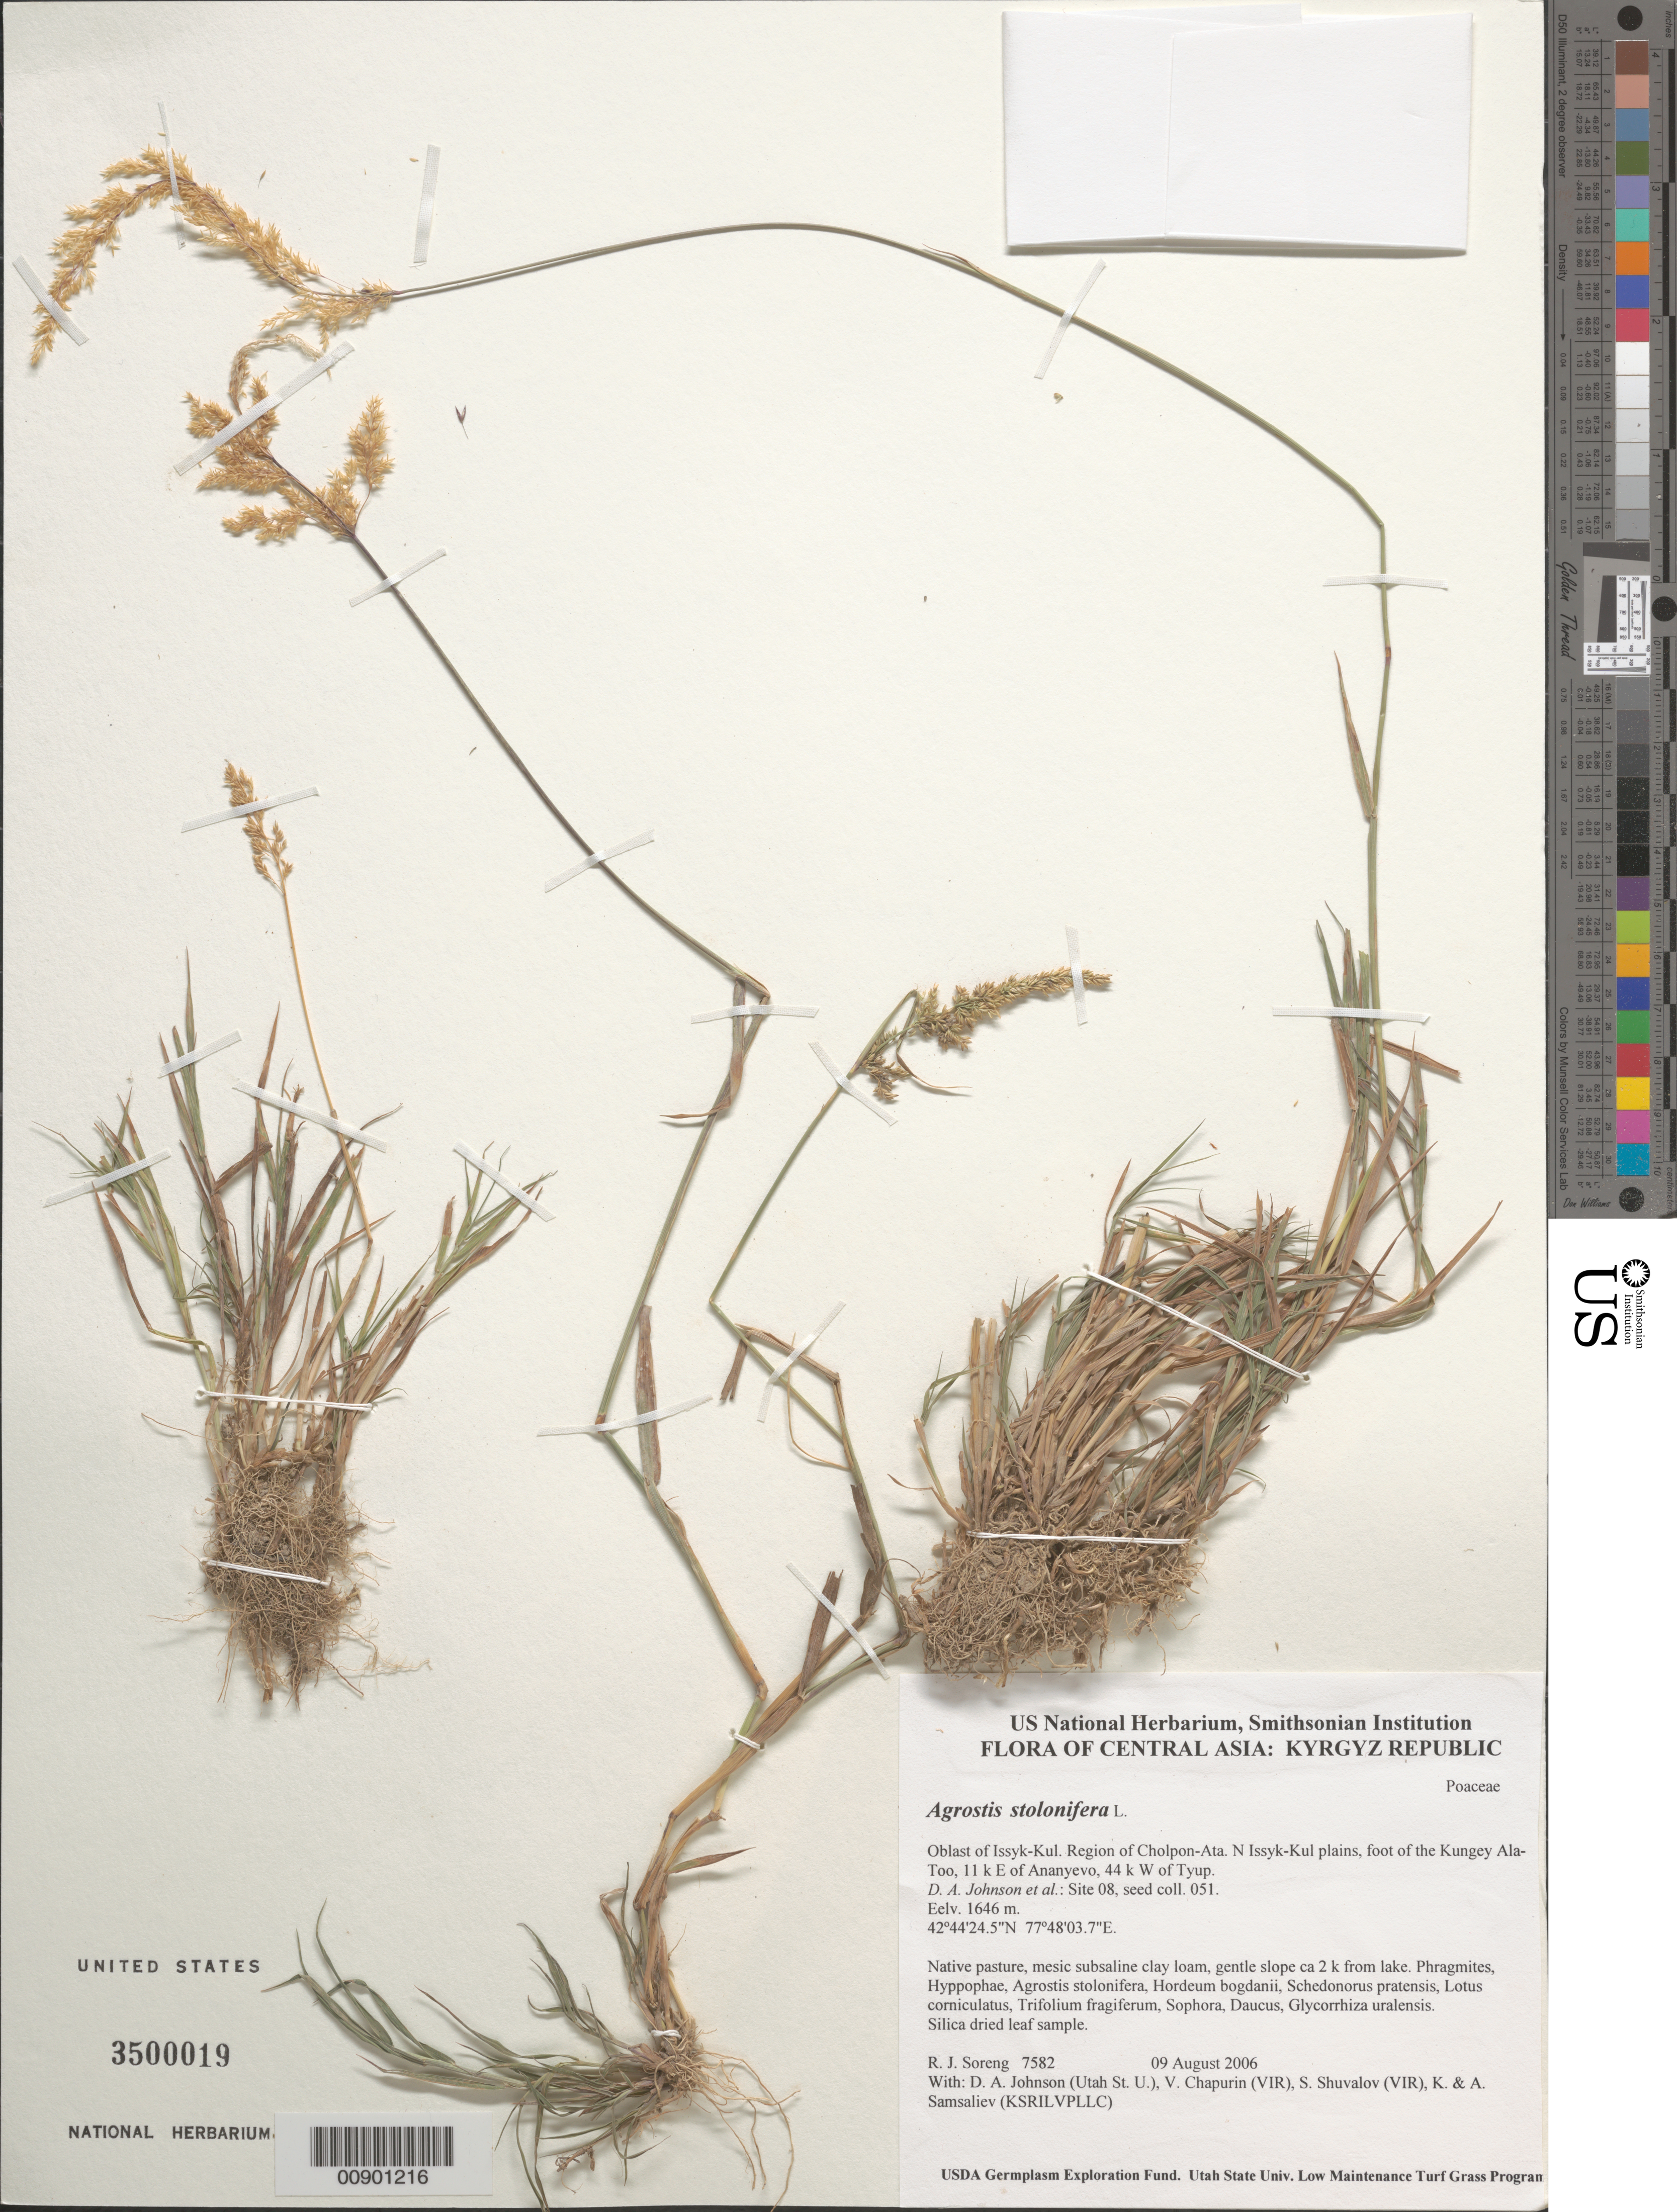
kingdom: Plantae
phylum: Tracheophyta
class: Liliopsida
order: Poales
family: Poaceae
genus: Agrostis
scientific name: Agrostis stolonifera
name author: L.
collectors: R. J. Soreng, D. Johnson, S. Shuvalov, V. Chapurin, K. Samsaliev & A. Samsaliev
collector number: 7582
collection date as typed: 09 Aug 2006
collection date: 2006-08-09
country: Kyrgyzstan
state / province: Ysyk-Kol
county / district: Cholpon-Ata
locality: N Issyk-Kul plains, foot of the Kungey Ala-Too, 11 km E of Ananyevo, 44 km W of Tyup.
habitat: Native pasture, mesic subsaline clay loam, gentle slope ca 2 k from lake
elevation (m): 1646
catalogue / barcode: US 3500019